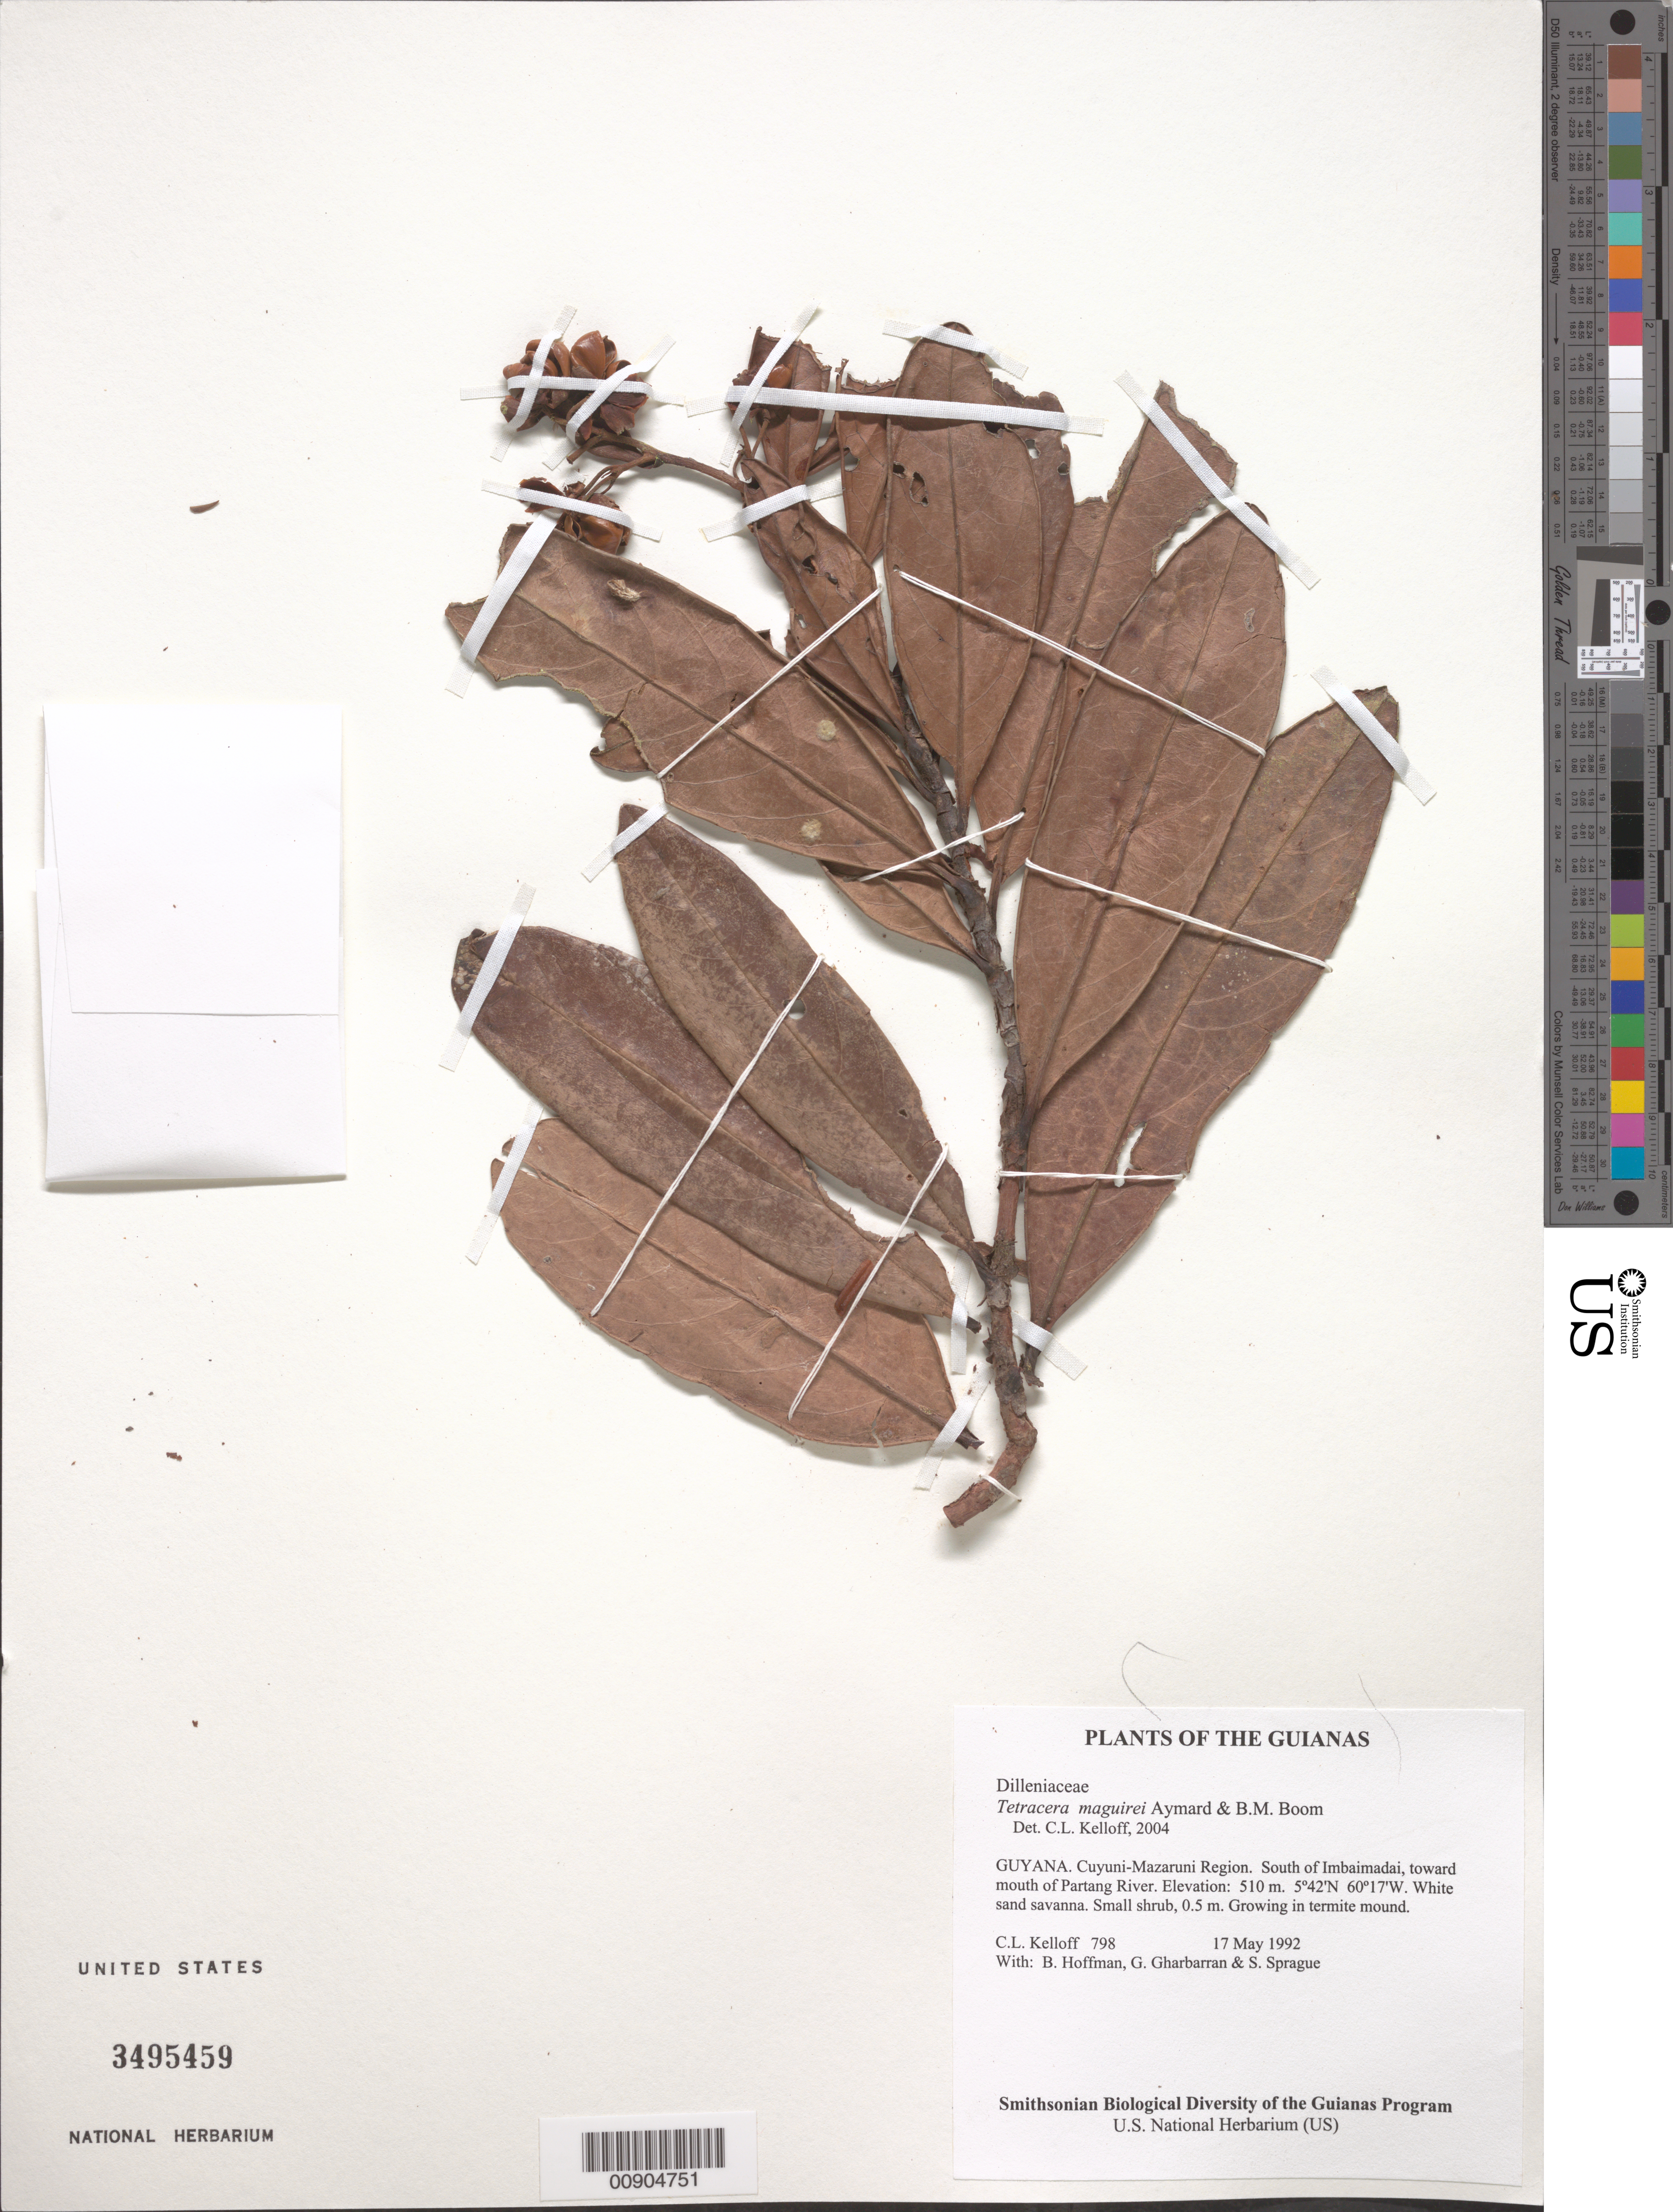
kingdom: Plantae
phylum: Tracheophyta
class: Magnoliopsida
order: Dilleniales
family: Dilleniaceae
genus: Tetracera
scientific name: Tetracera maguirei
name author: Aymard & B.M. Boom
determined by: Kelloff, Carol L., (US), Smithsonian Institution - National Museum of Natural History (UNITED STATES)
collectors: C. L. Kelloff, B. Hoffman, G. Gharbarran & S. Sprague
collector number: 798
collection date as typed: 17 May 1992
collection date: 1992-05-17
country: Guyana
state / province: Cuyuni-Mazaruni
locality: South of Imbaimadai, toward mouth of Partang River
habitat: White sand savanna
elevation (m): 510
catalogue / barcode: US 3495459